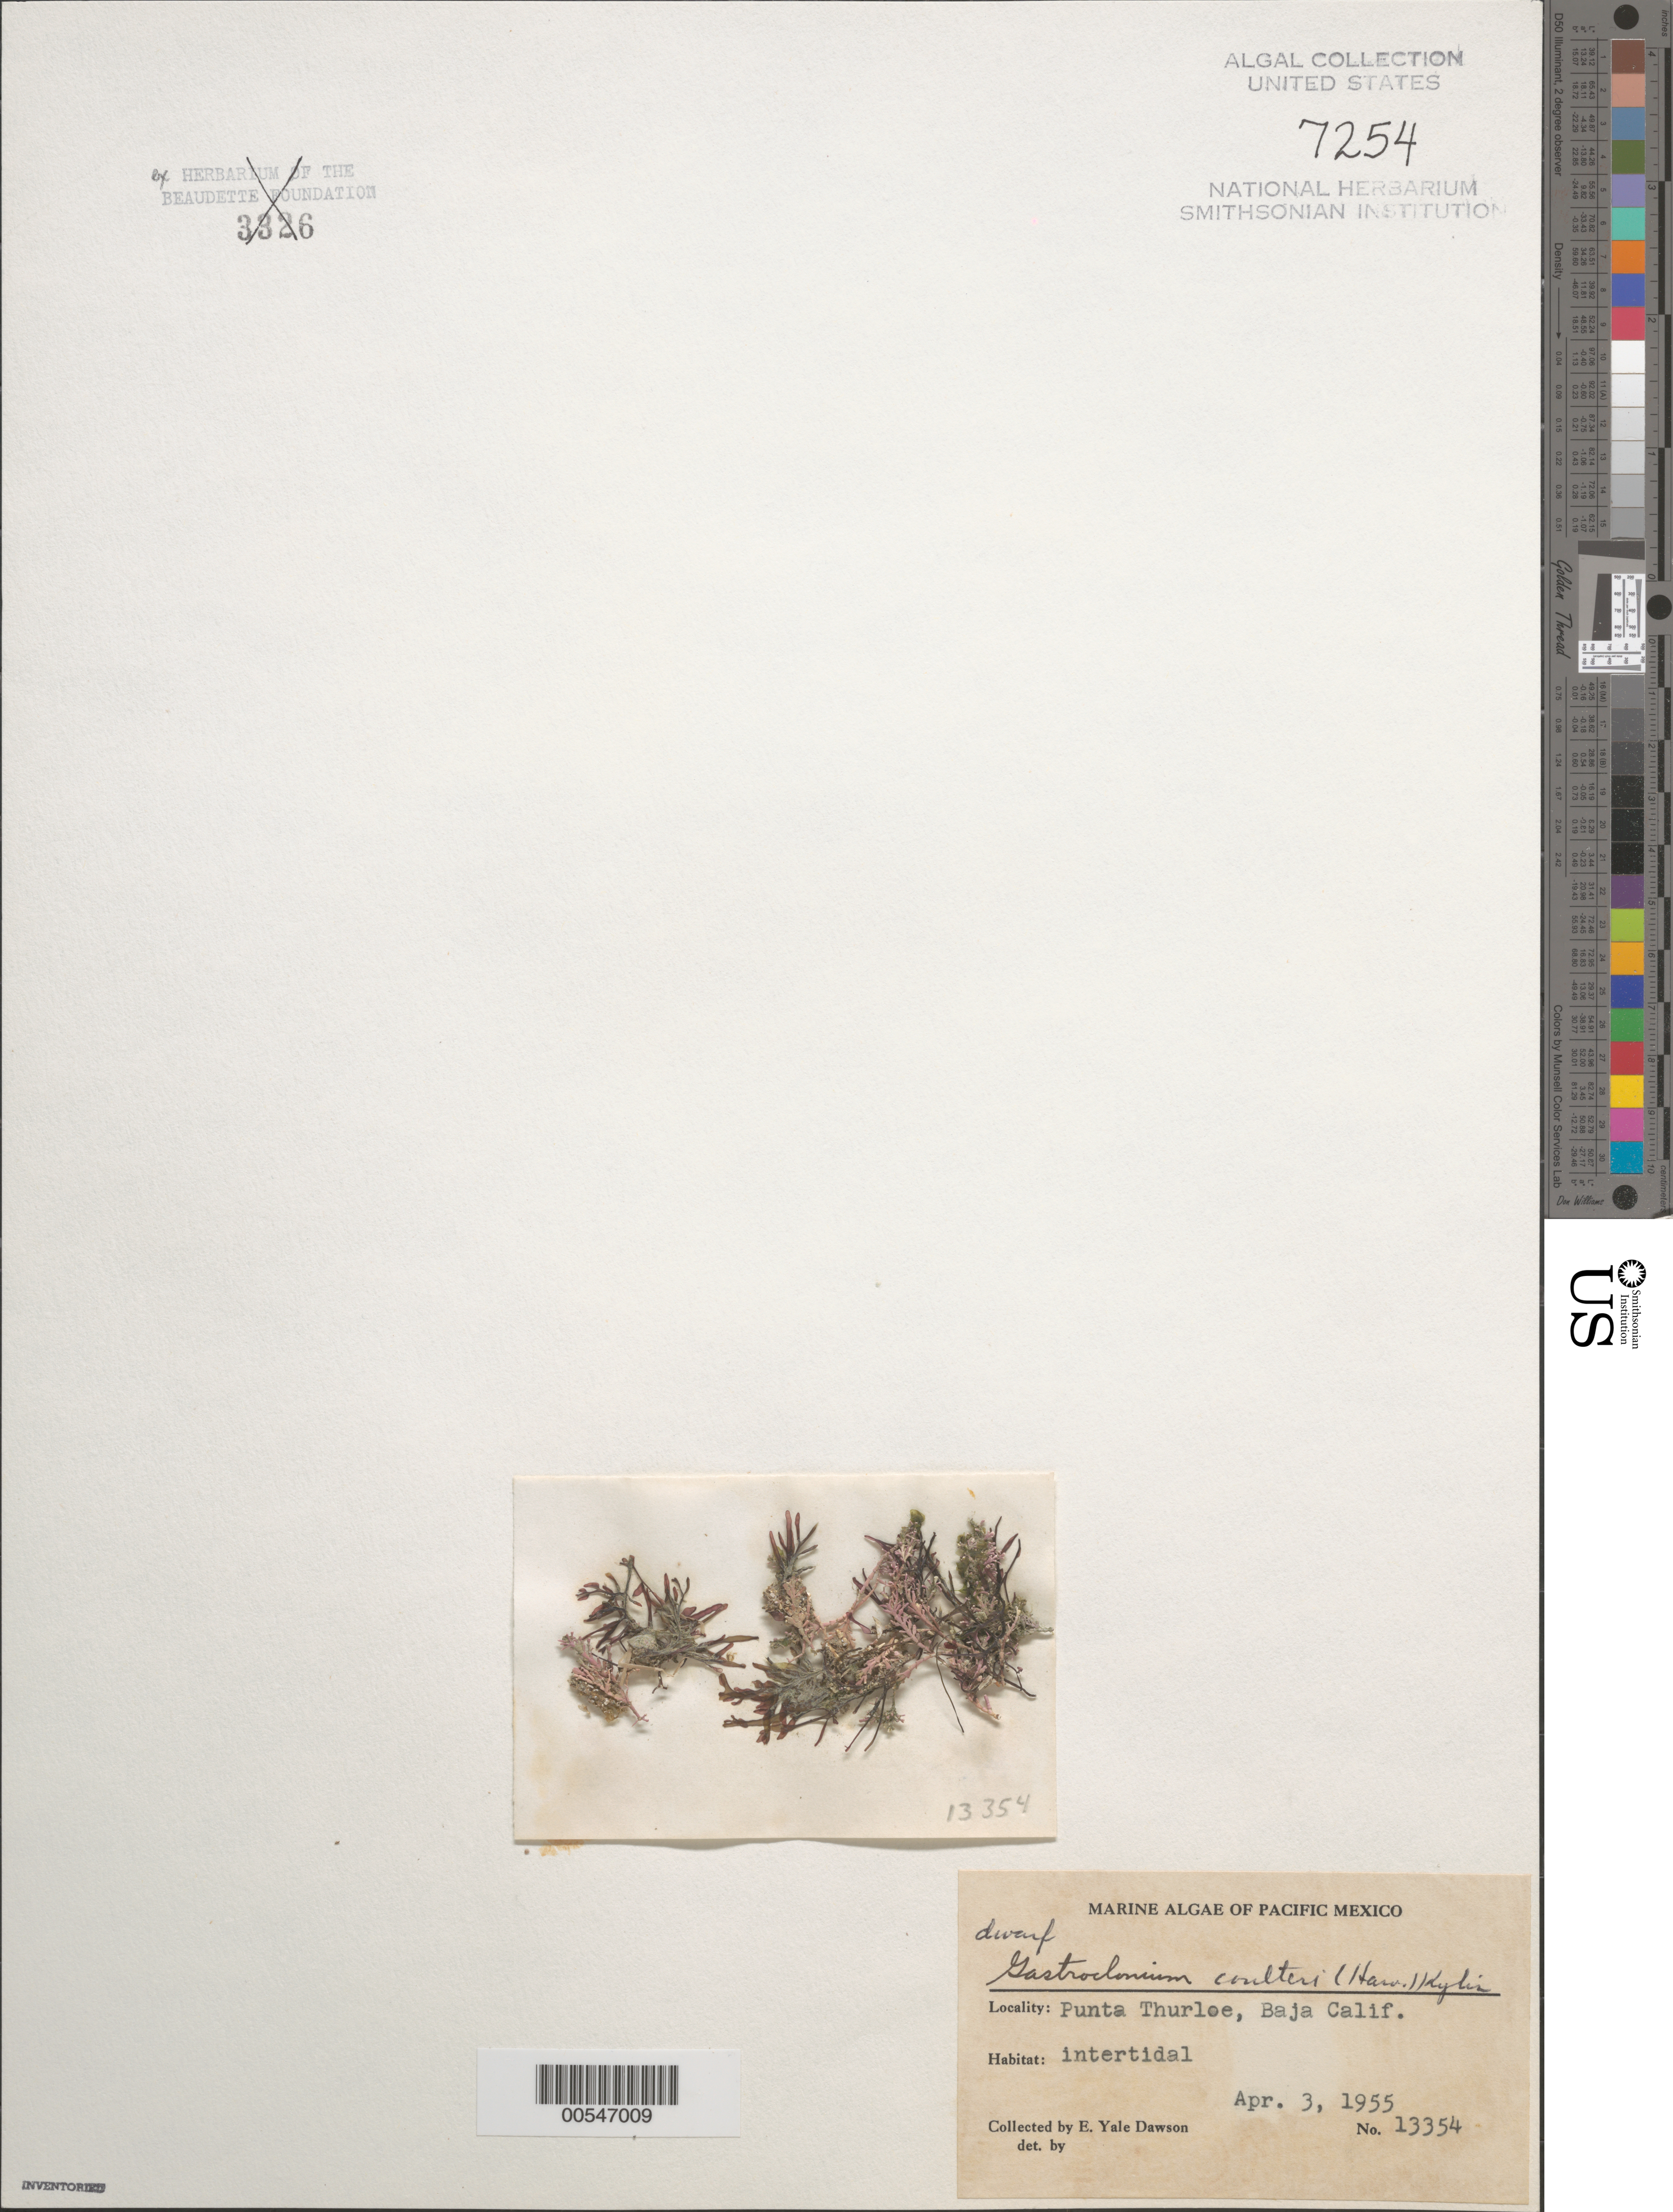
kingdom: Plantae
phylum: Rhodophyta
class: Florideophyceae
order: Rhodymeniales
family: Champiaceae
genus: Neogastroclonium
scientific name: Neogastroclonium subarticulatum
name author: (Turner) L. Le Gall et al.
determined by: Algae name updating Project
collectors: E. Y. Dawson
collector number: EYD 13354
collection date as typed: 03 Apr 1955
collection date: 1955-04-03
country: Mexico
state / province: Baja California Sur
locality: Punta Thurloe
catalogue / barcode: US 7254